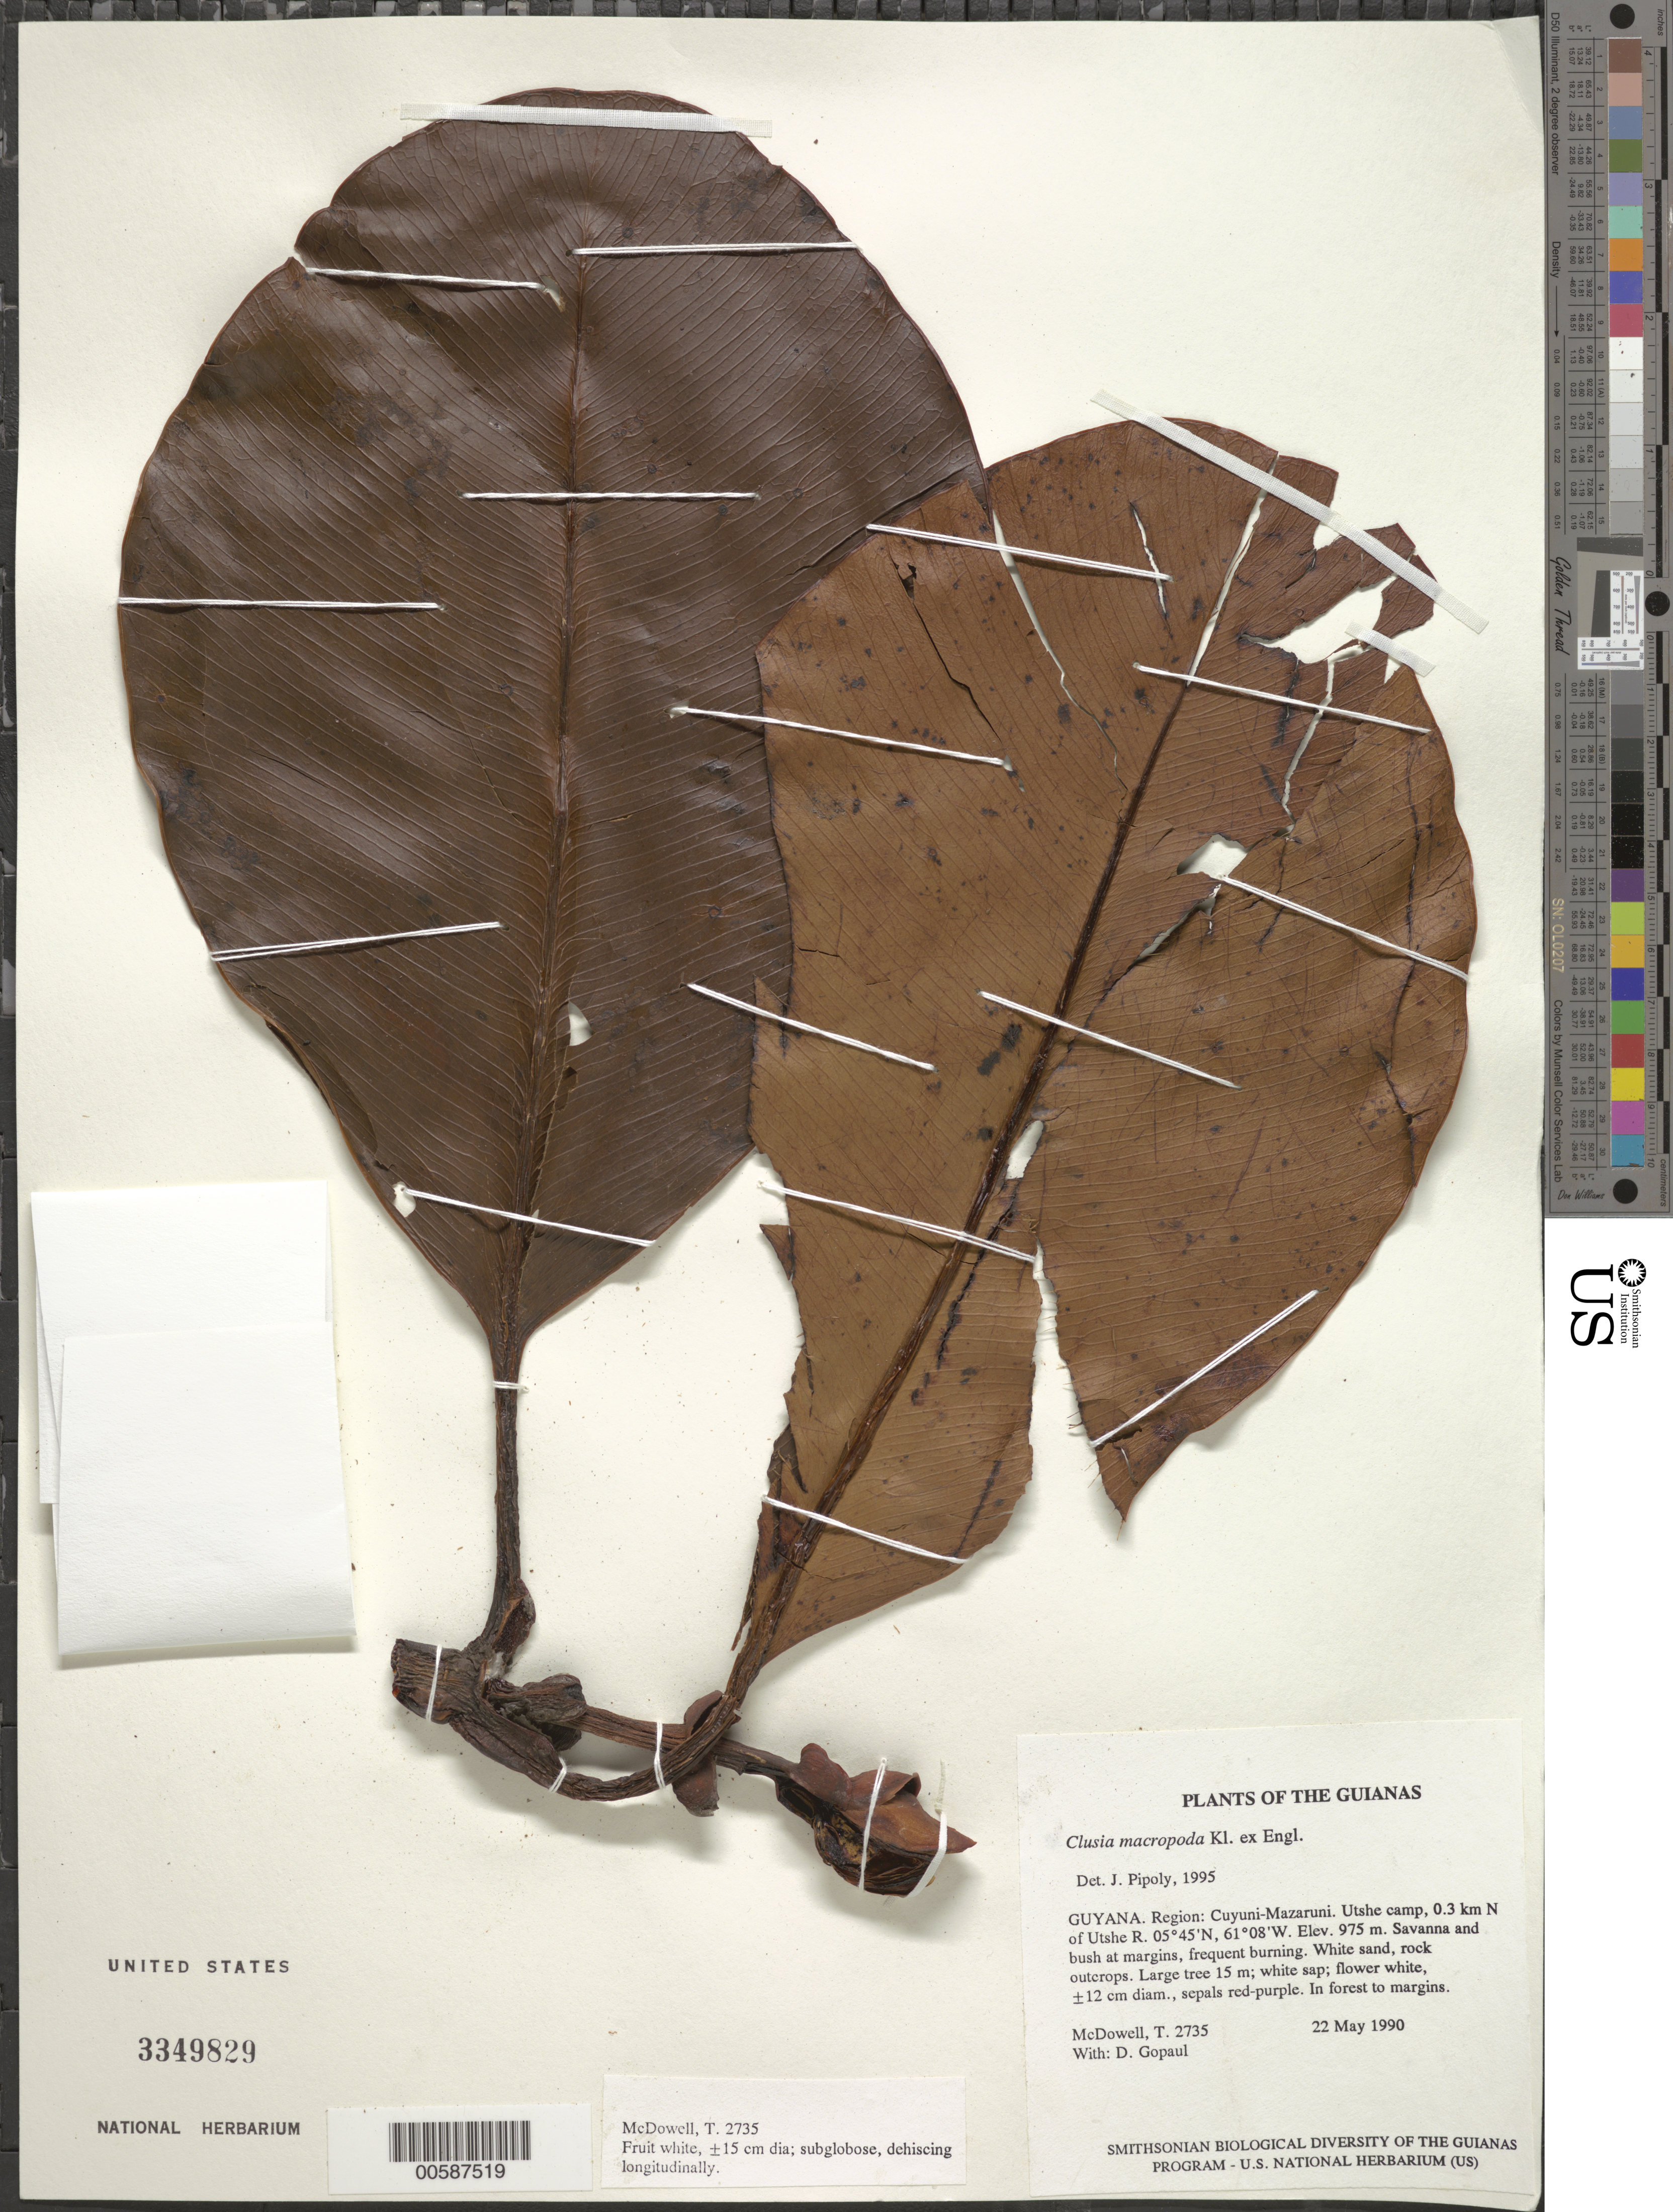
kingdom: Plantae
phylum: Tracheophyta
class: Magnoliopsida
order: Malpighiales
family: Clusiaceae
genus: Clusia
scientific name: Clusia macropoda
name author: Klotzsch ex Engl.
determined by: Pipoly, J. J., III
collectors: T. McDowell & D. Gopaul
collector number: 2735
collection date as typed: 22 May 1990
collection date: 1990-05-22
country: Guyana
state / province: Cuyuni-Mazaruni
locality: Utshi camp, 0.3 km N of Utshi R, just S of forest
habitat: Savanna and bush at margins, frequent burning. White sand, rock outcrops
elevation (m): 975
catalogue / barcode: US 3349829